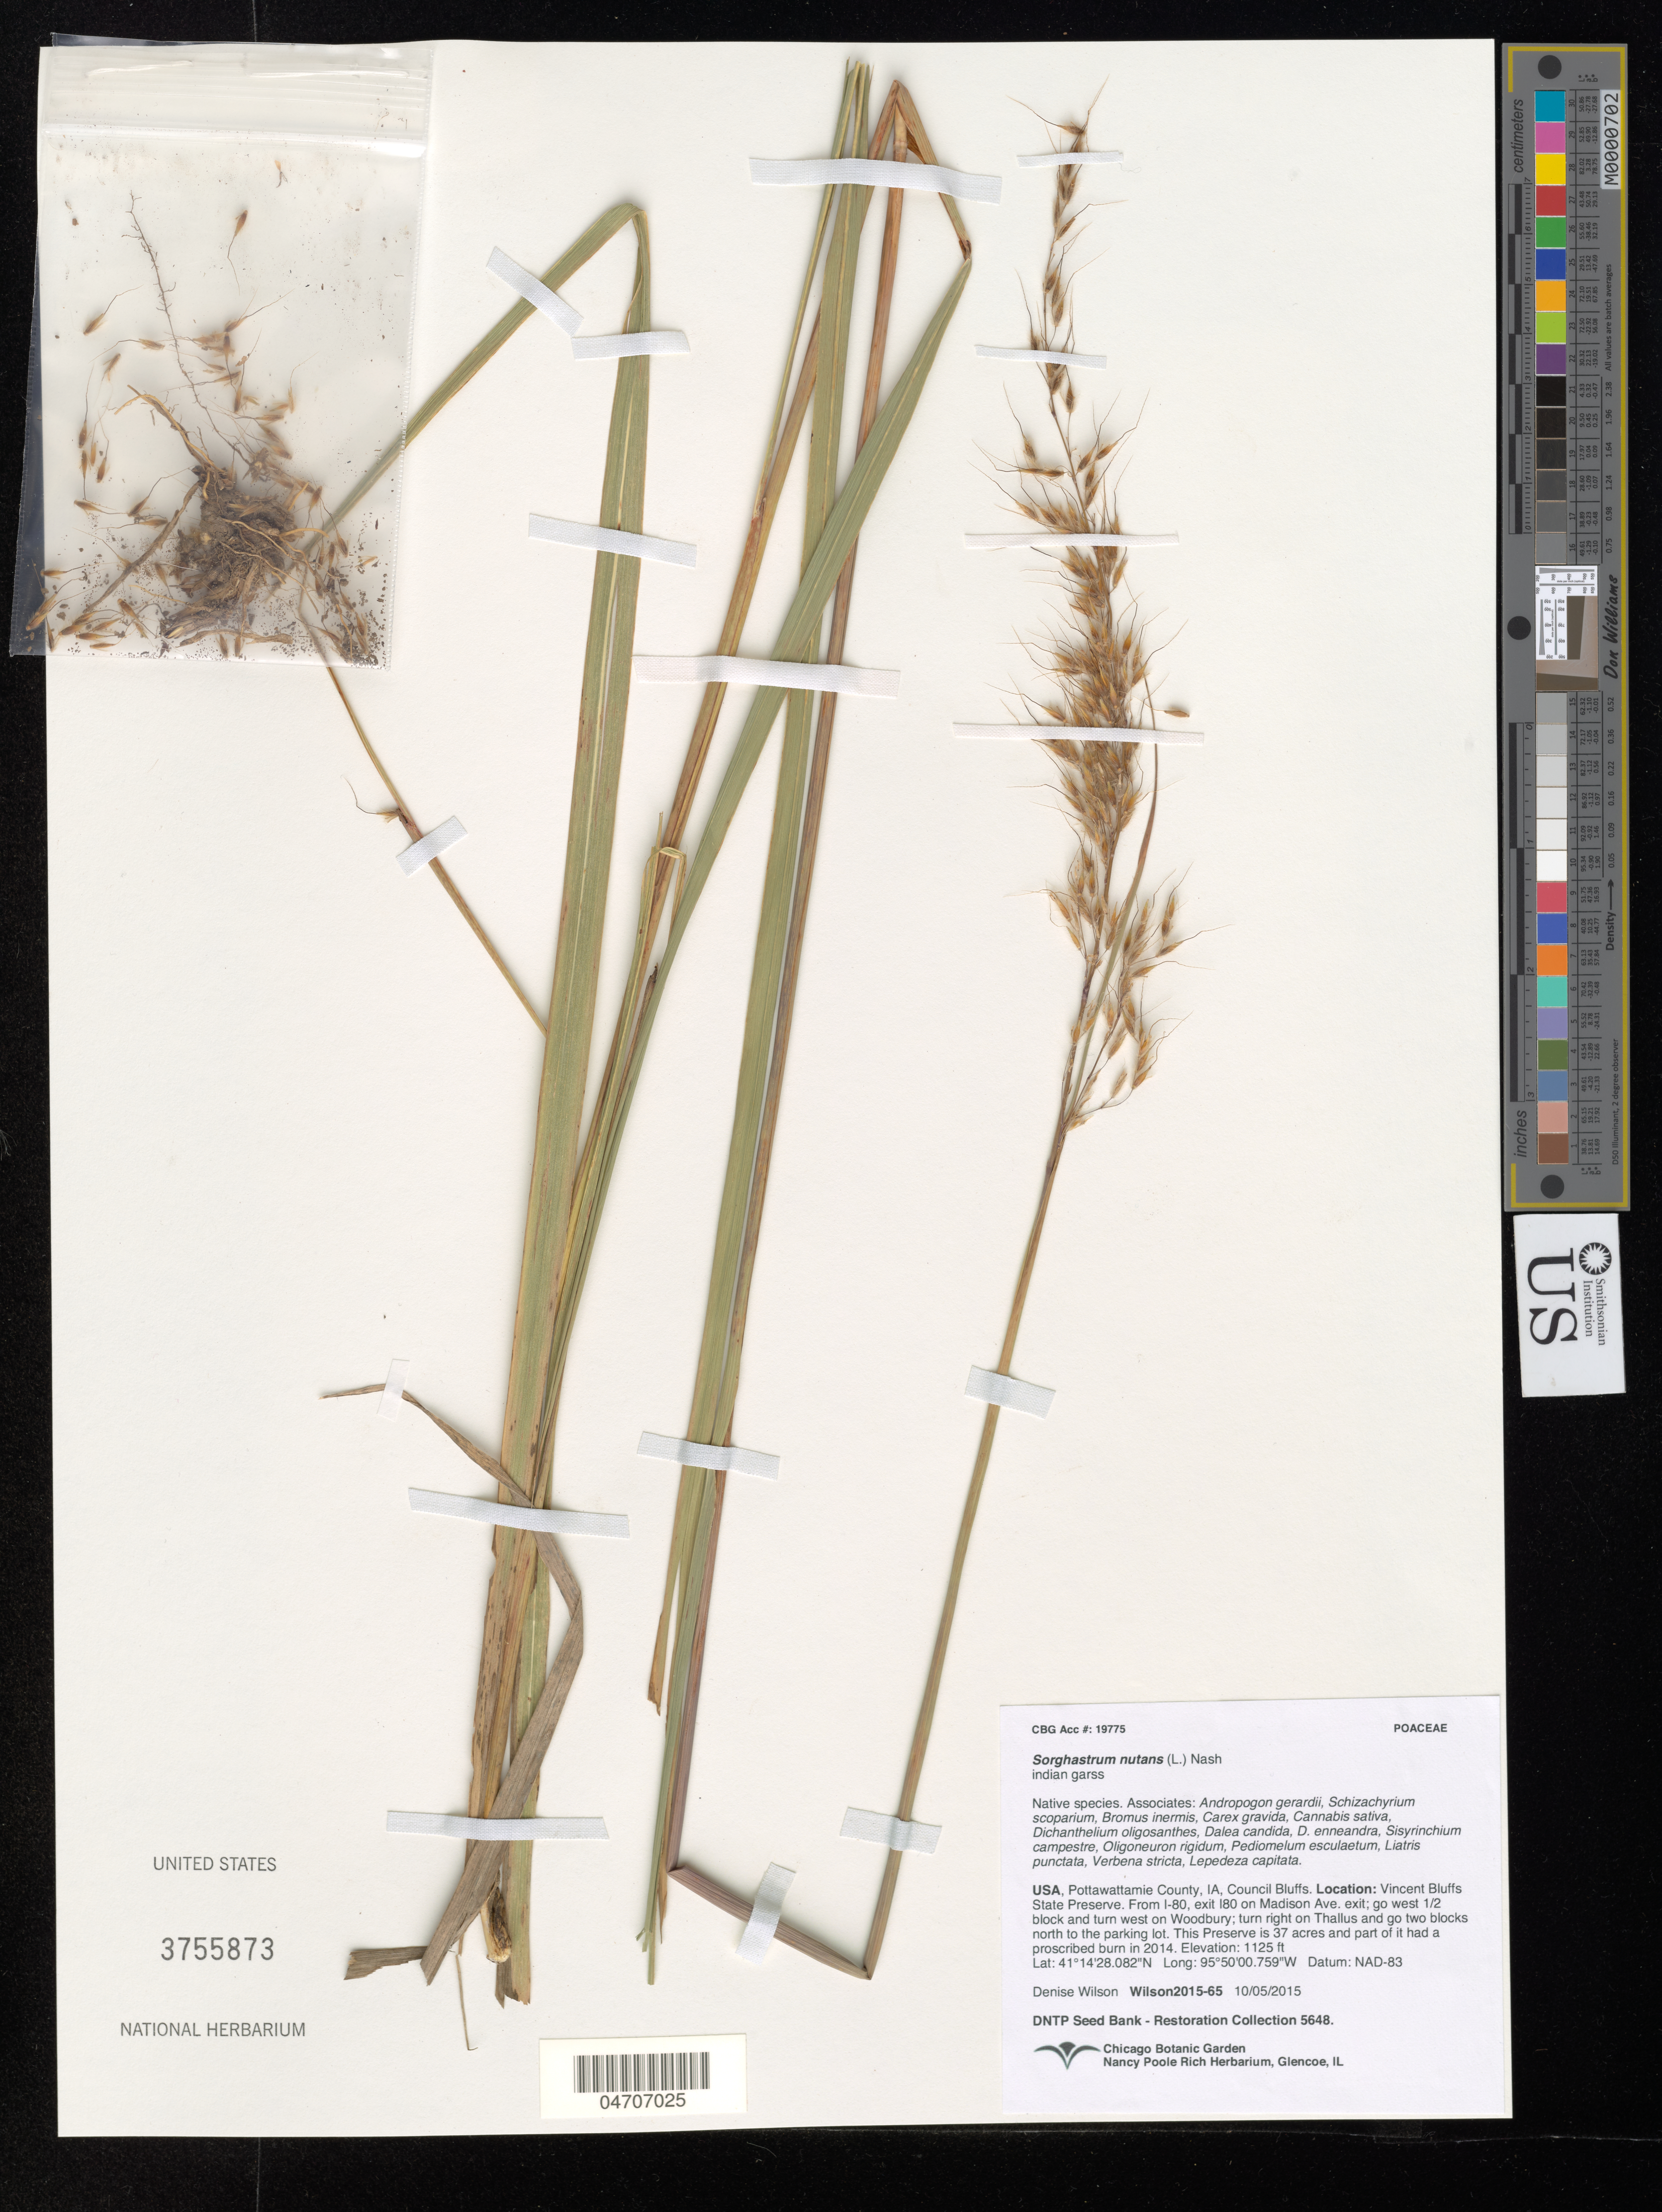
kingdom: Plantae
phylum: Tracheophyta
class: Liliopsida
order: Poales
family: Poaceae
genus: Sorghastrum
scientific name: Sorghastrum nutans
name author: (L.) Nash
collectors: D. Wilson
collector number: Wilson2015-65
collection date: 2015-10-05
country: United States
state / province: Iowa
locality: Pottawattamie County, Council Bluffs. Vincent Bluffs State Preserve. From I-80, exit I80 on Madison Ave. exit: go west ½ block and turn west on Woodbury; turn right on Thallus and go two blocks north to the parking lot. This preserve is 37 acres and part of it had a proscribed burn in 2014.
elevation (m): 343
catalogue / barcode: US 3755873